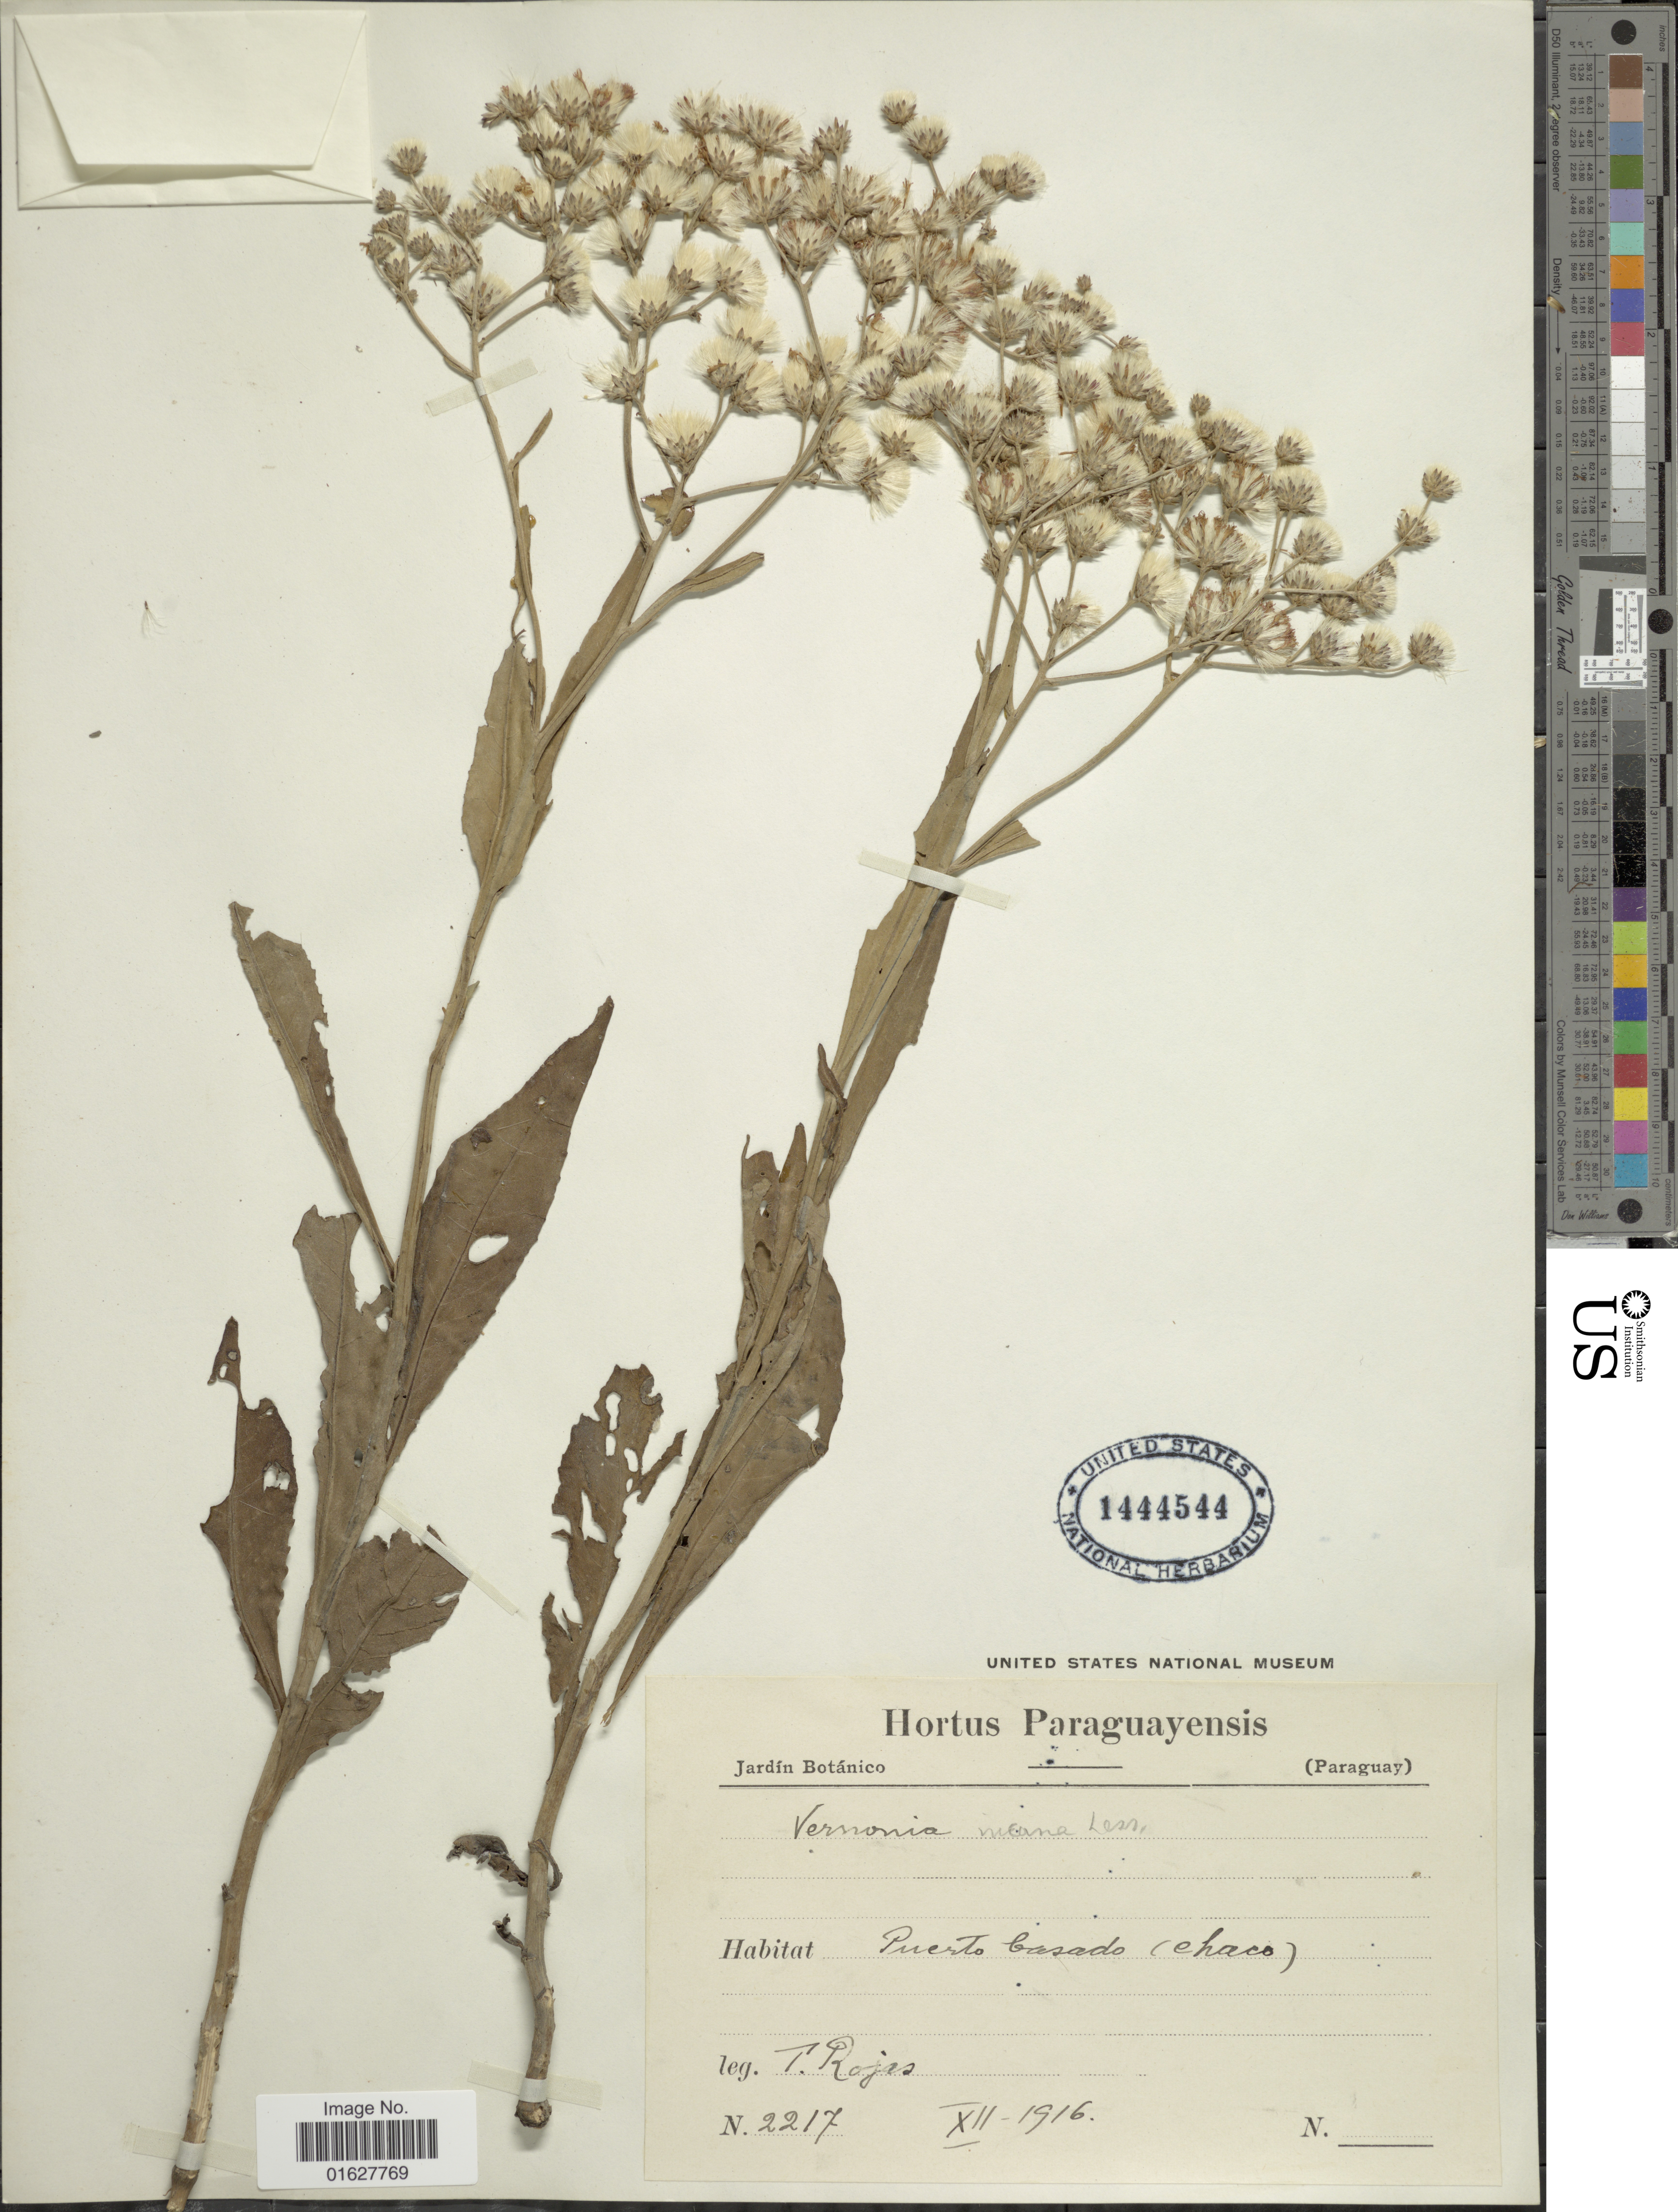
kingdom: Plantae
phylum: Tracheophyta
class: Magnoliopsida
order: Asterales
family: Asteraceae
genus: Vernonia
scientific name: Vernonia incana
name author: Less.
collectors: T. Rojas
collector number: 2217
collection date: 1916-11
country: Paraguay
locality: Paraguay. Puerto Casado (Chaco).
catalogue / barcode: US 1444544